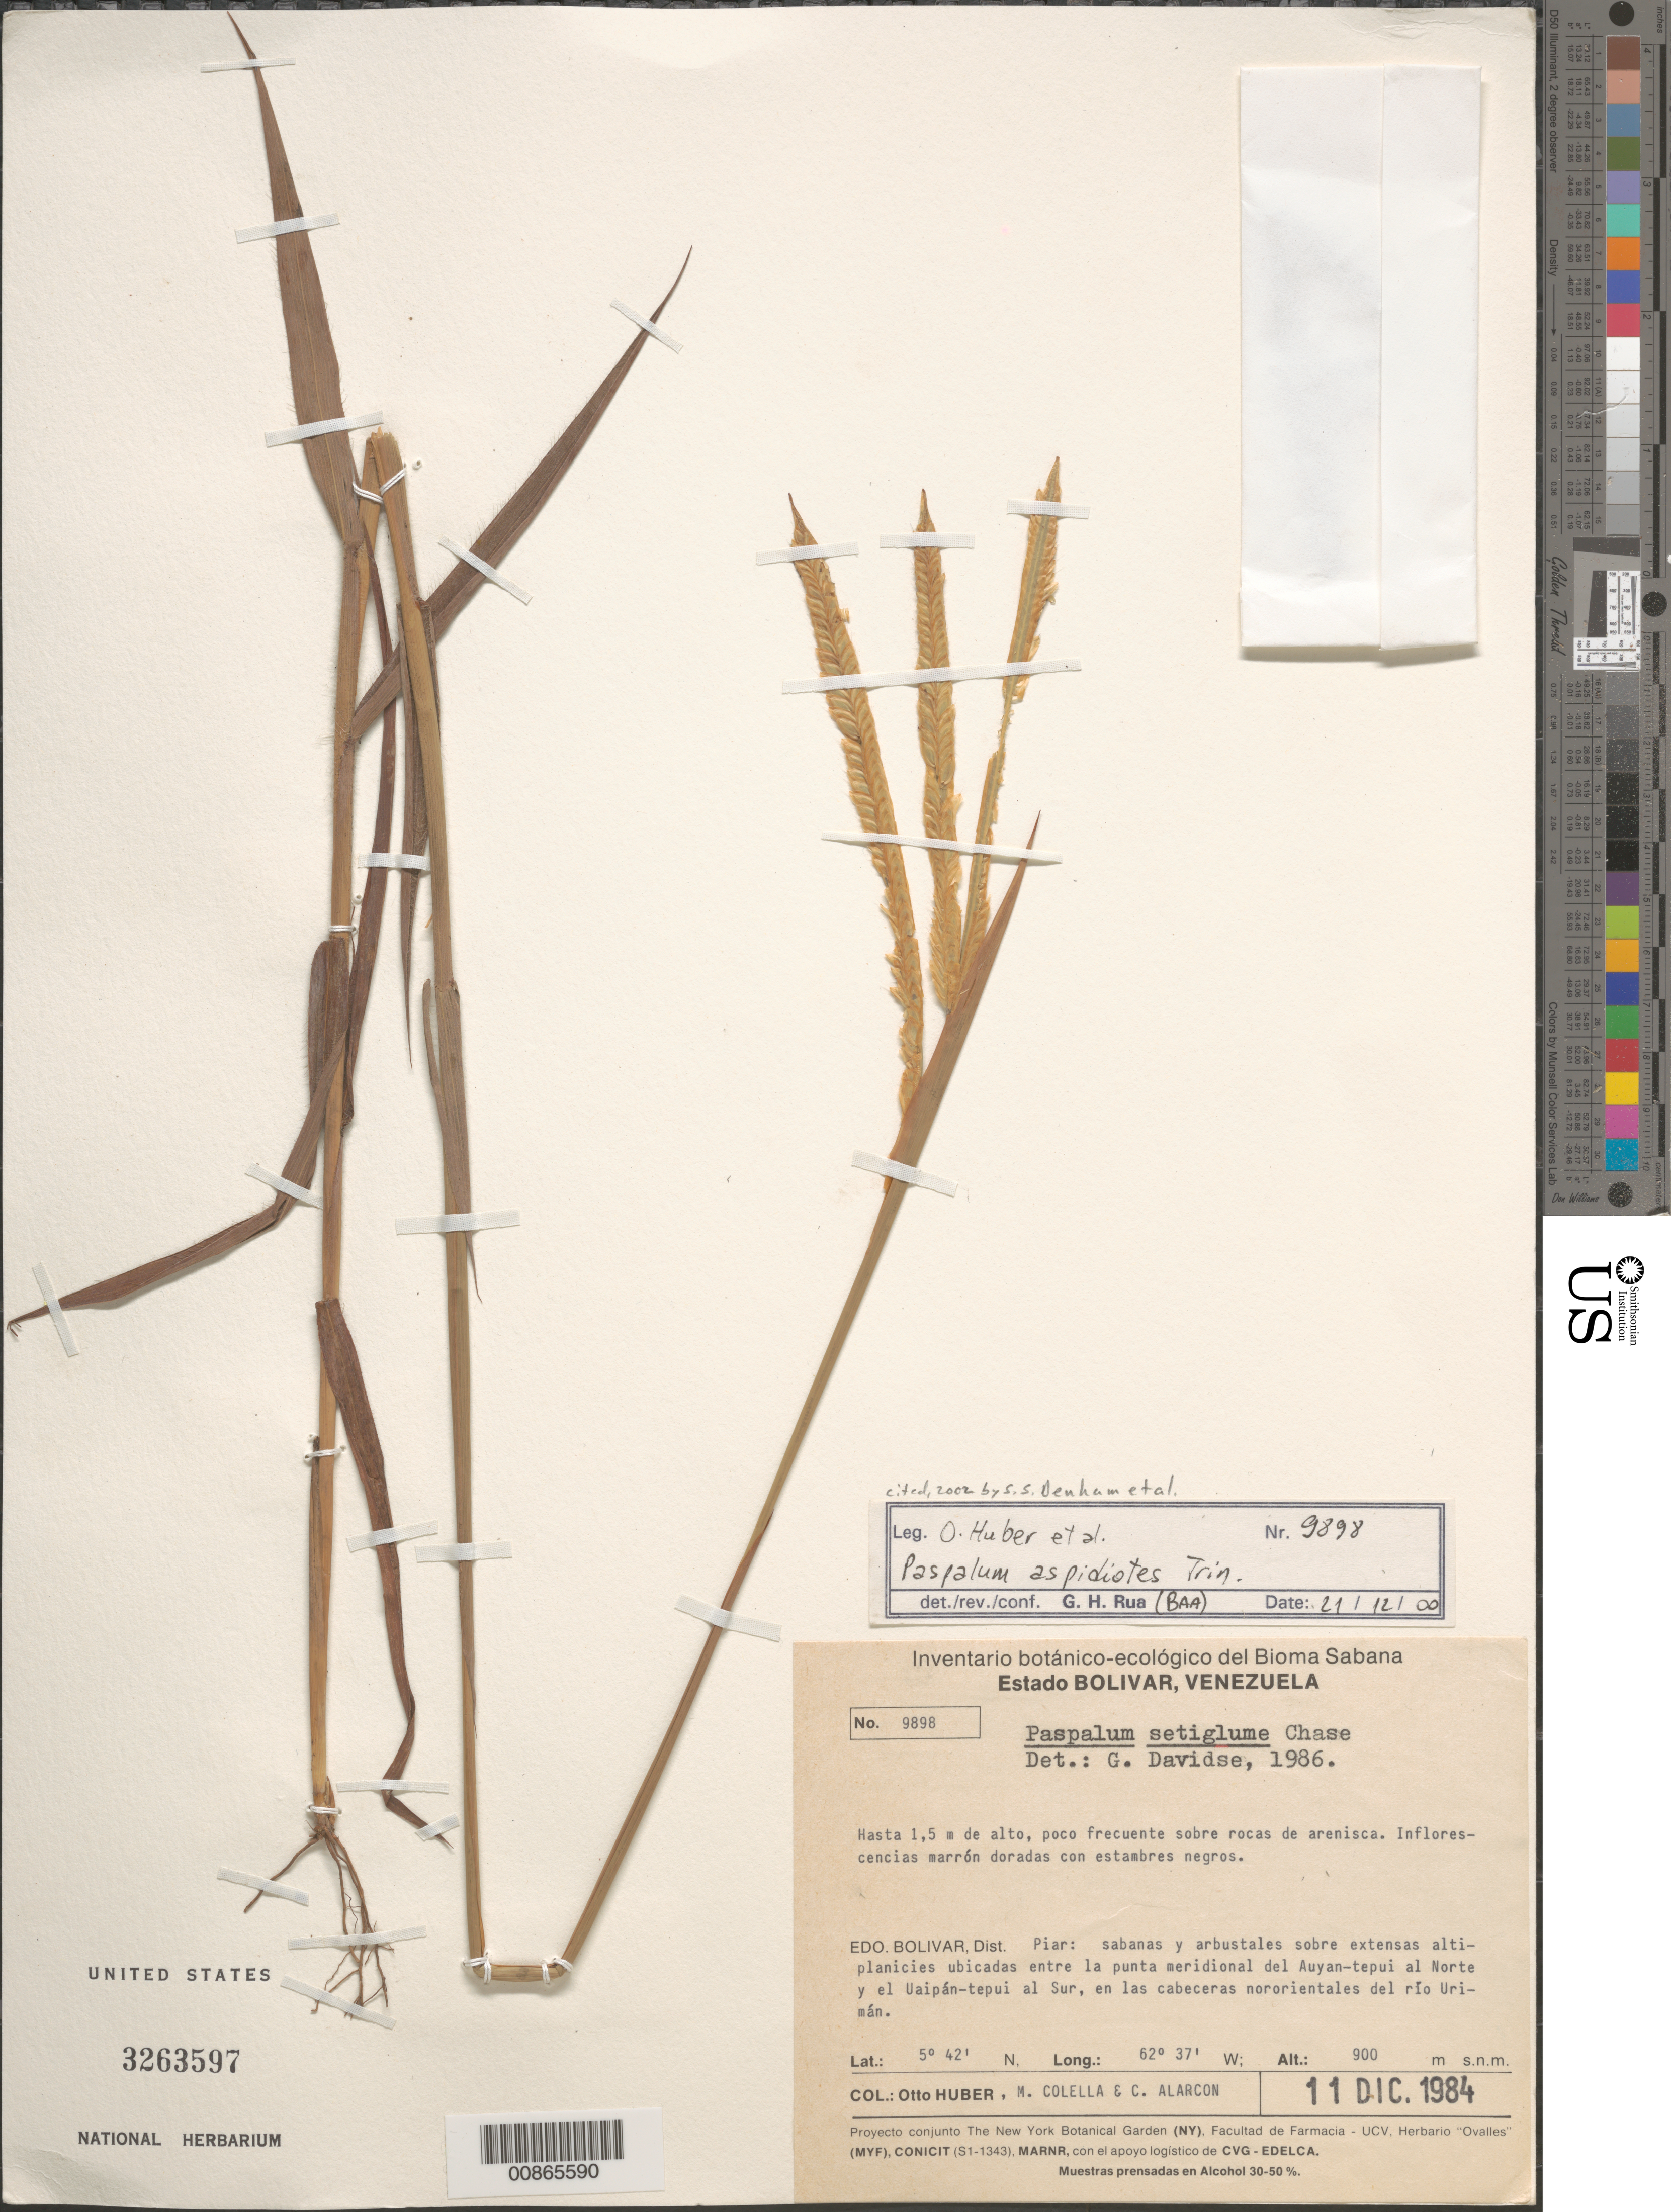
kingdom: Plantae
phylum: Tracheophyta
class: Liliopsida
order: Poales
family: Poaceae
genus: Paspalum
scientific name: Paspalum aspidiotes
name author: Trin.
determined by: Rua, G. H.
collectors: O. Huber, M. Colella & C. Alarcon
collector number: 9898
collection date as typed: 11-Dec-84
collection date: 1984-12-11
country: Venezuela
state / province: Bolívar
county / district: Piar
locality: Auyan-tepuí to the N to Uaipán-tepuí to the S, in NW headwaters of Río Urimán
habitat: Sabanas y arbustales sobre extensas altiplanicies ubicadas; sobre rocas de arnisca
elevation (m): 900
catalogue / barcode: US 3263597